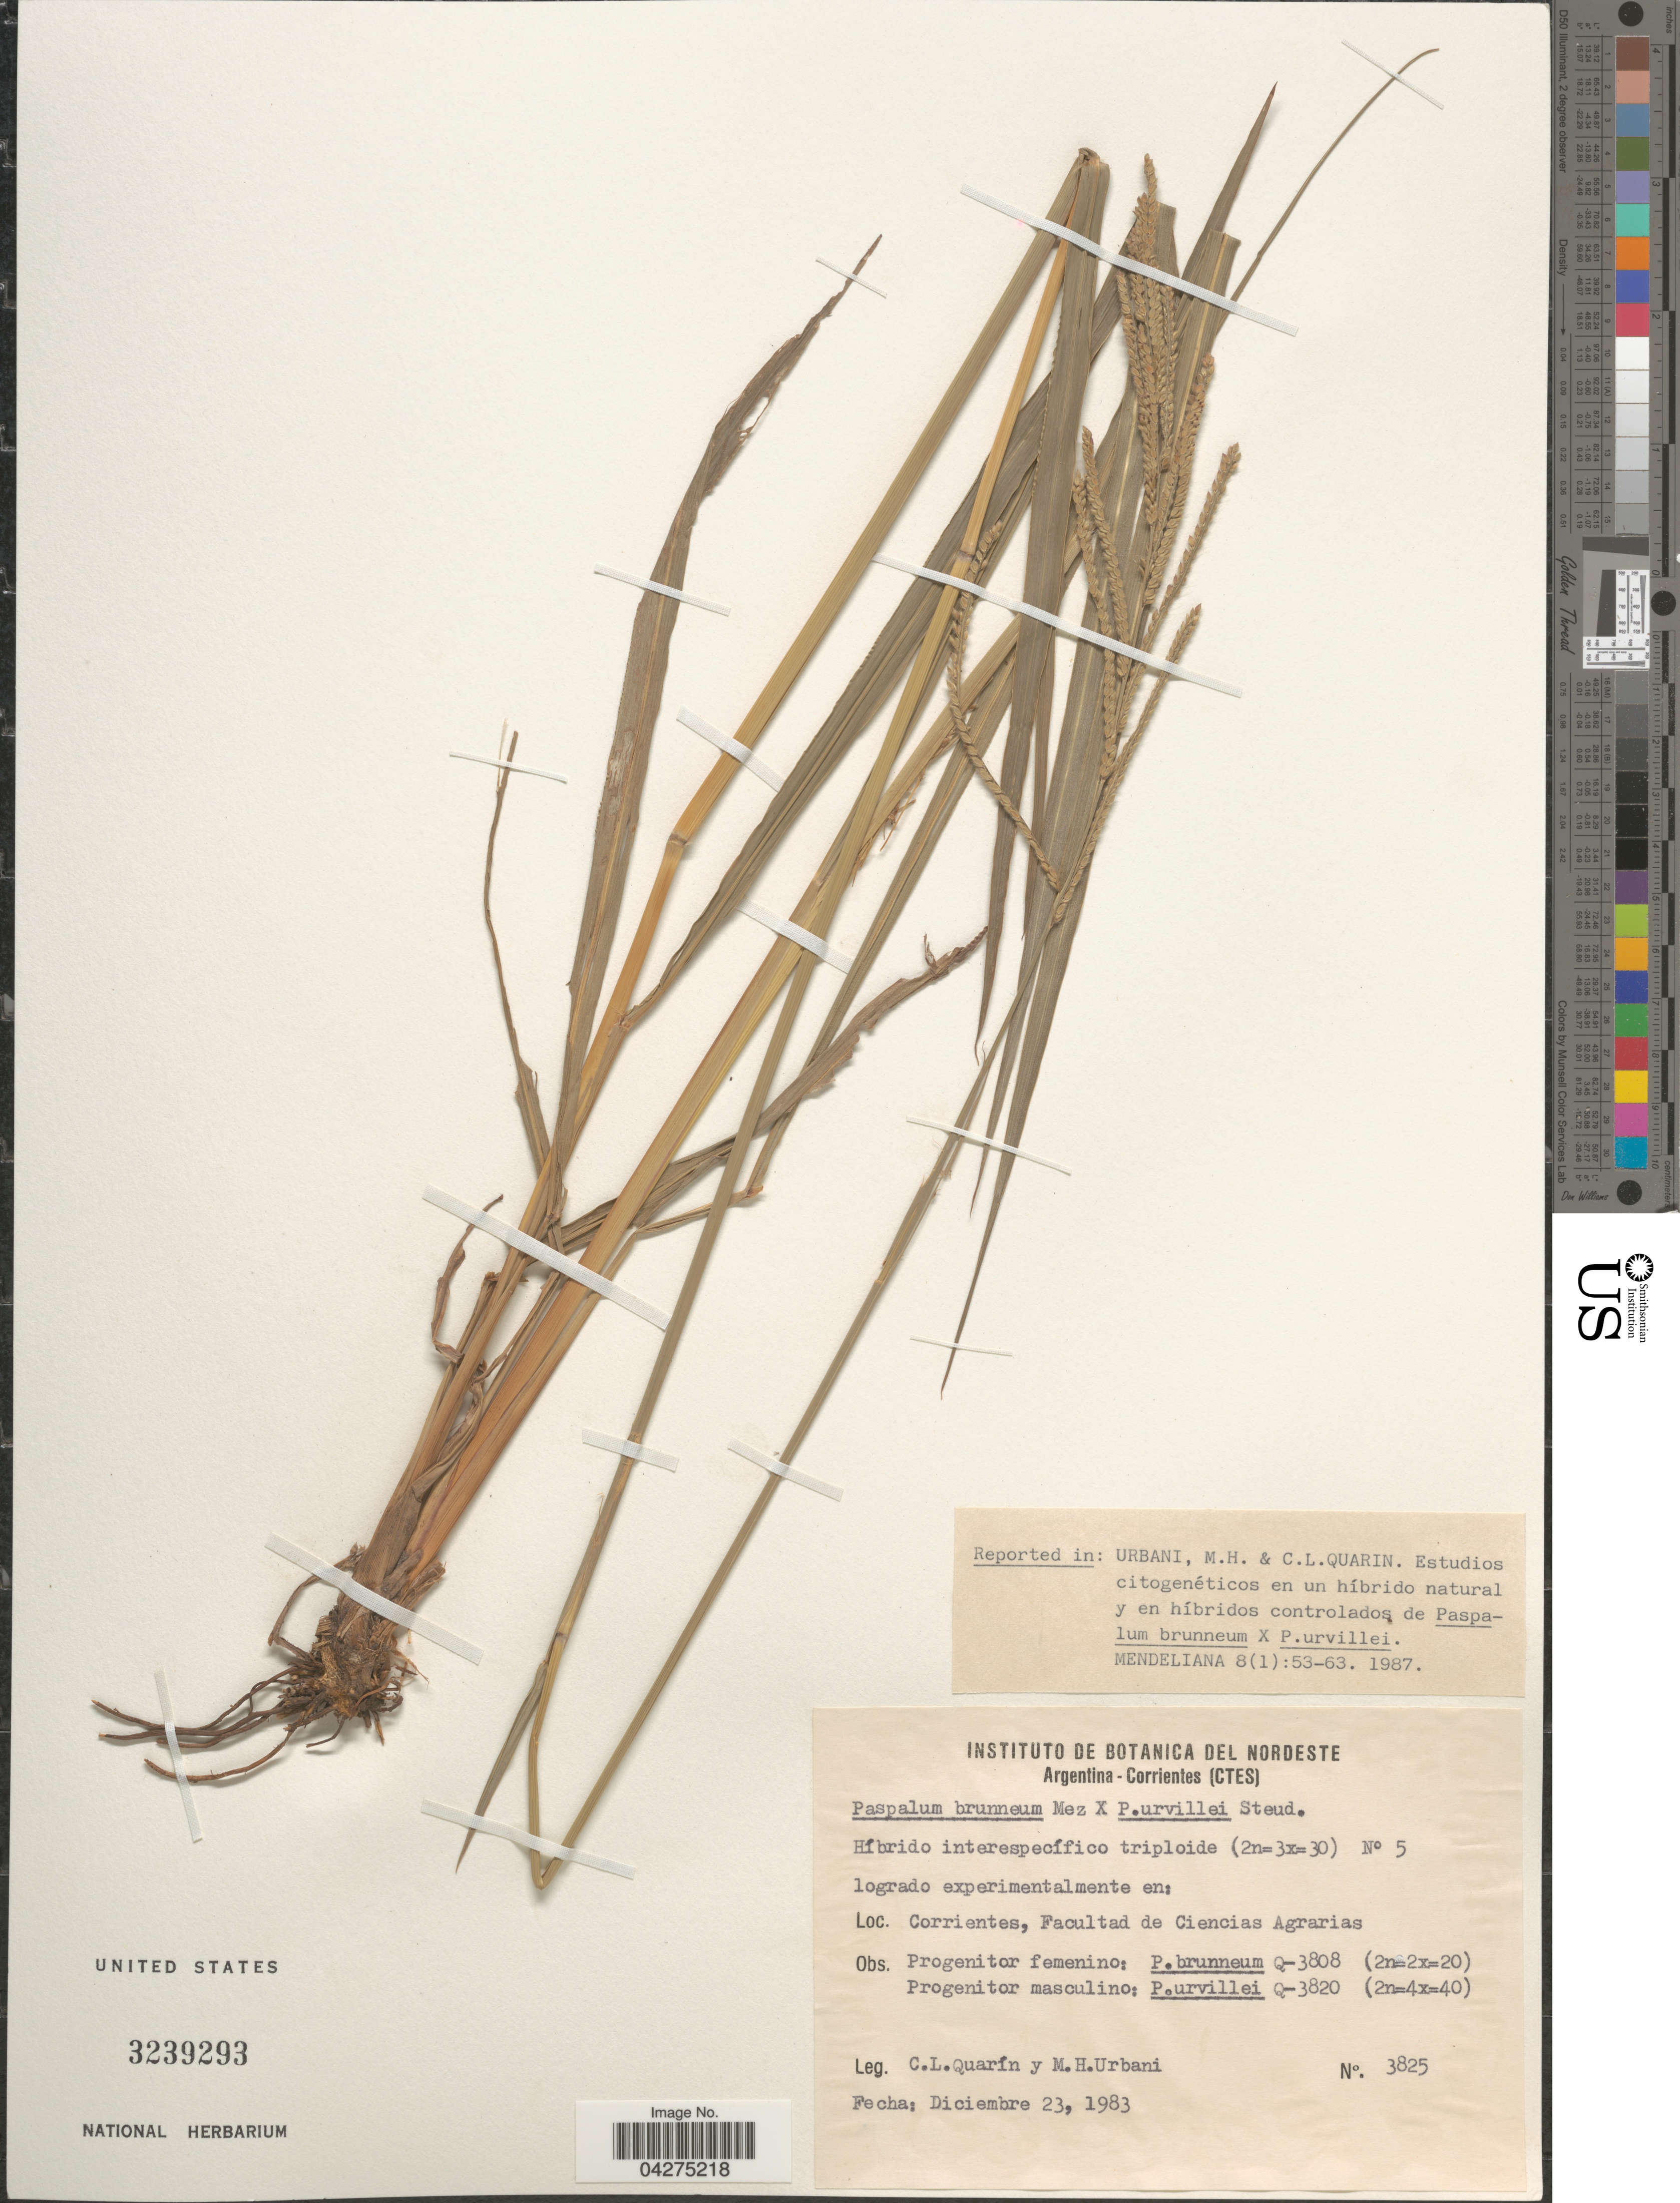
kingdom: Plantae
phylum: Tracheophyta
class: Liliopsida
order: Poales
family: Poaceae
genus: Paspalum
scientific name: Paspalum quarinii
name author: Morrone & Zuloaga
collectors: C. Quarin & M. Urbani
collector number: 3825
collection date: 1983-12-23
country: Argentina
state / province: Corrientes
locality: Facultad de Ciencias Agrarias.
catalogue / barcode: US 3239293